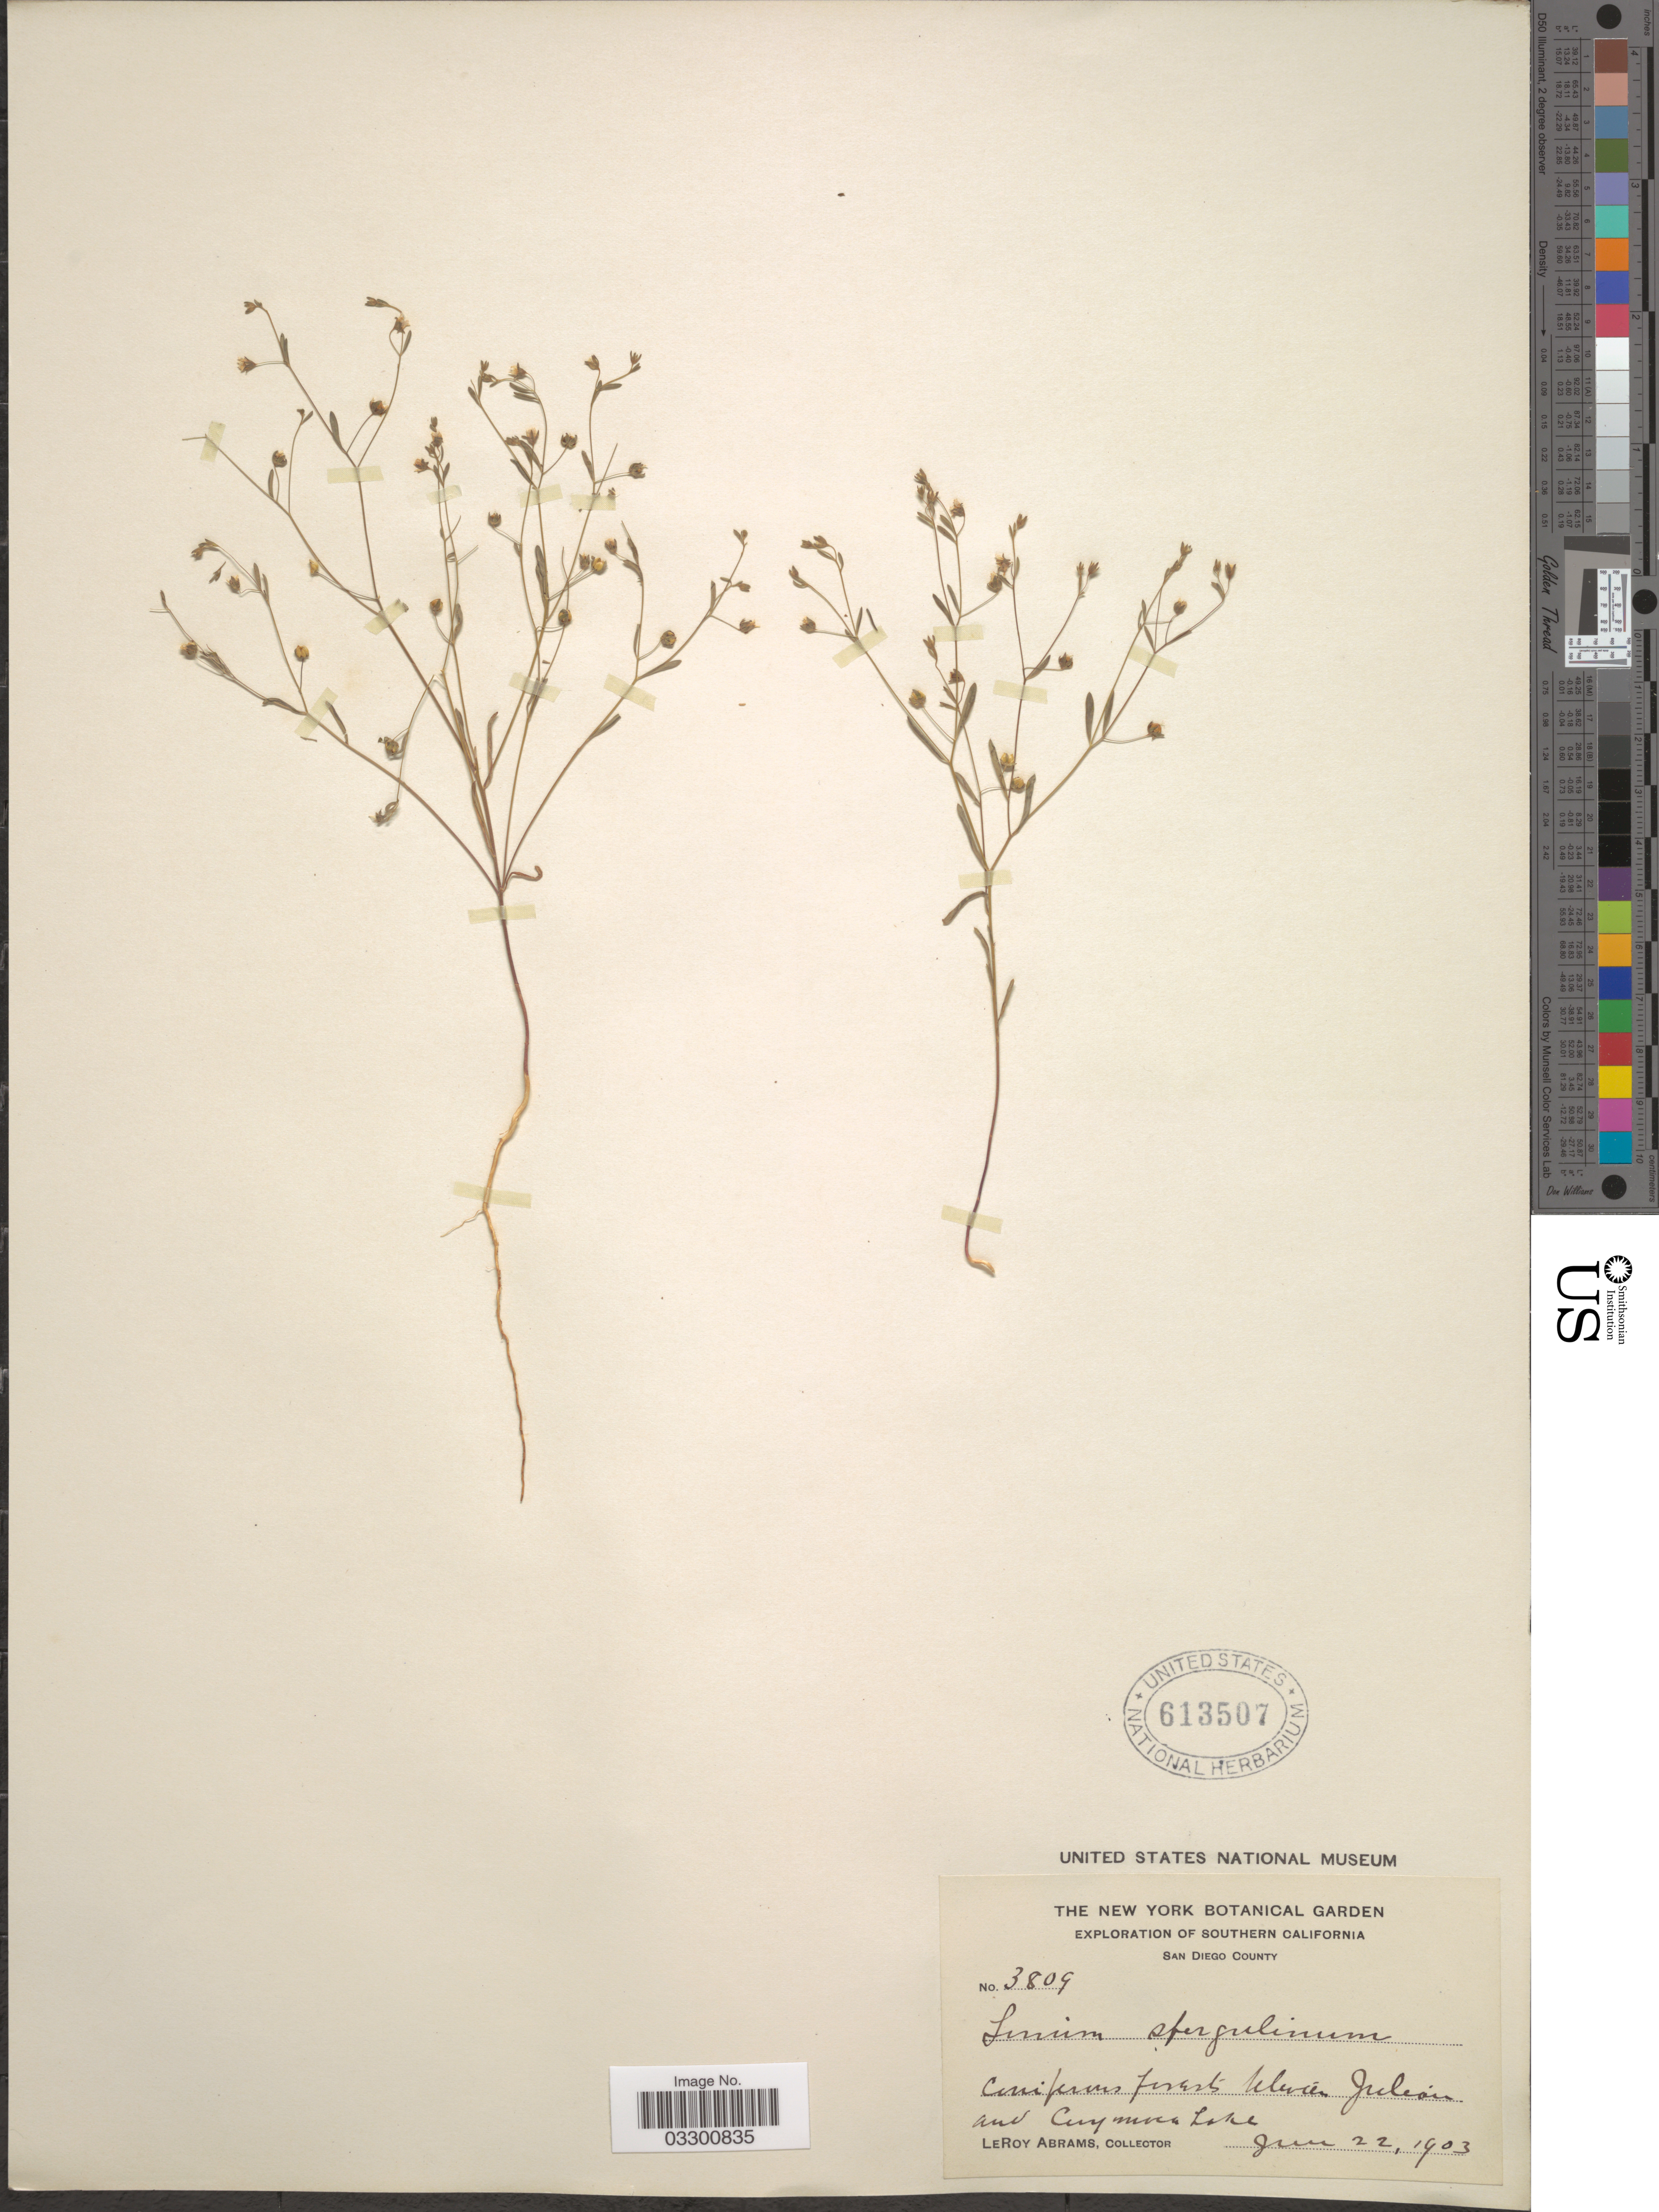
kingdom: Plantae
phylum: Tracheophyta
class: Magnoliopsida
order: Malpighiales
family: Linaceae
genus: Hesperolinon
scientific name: Hesperolinon spergulinum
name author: (A. Gray) Small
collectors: L. Abrams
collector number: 3809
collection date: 1903-06-22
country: United States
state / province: California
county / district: San Diego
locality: Southern California, San Diego County, between Julian and Cuyamaca Lake.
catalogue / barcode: US 613507